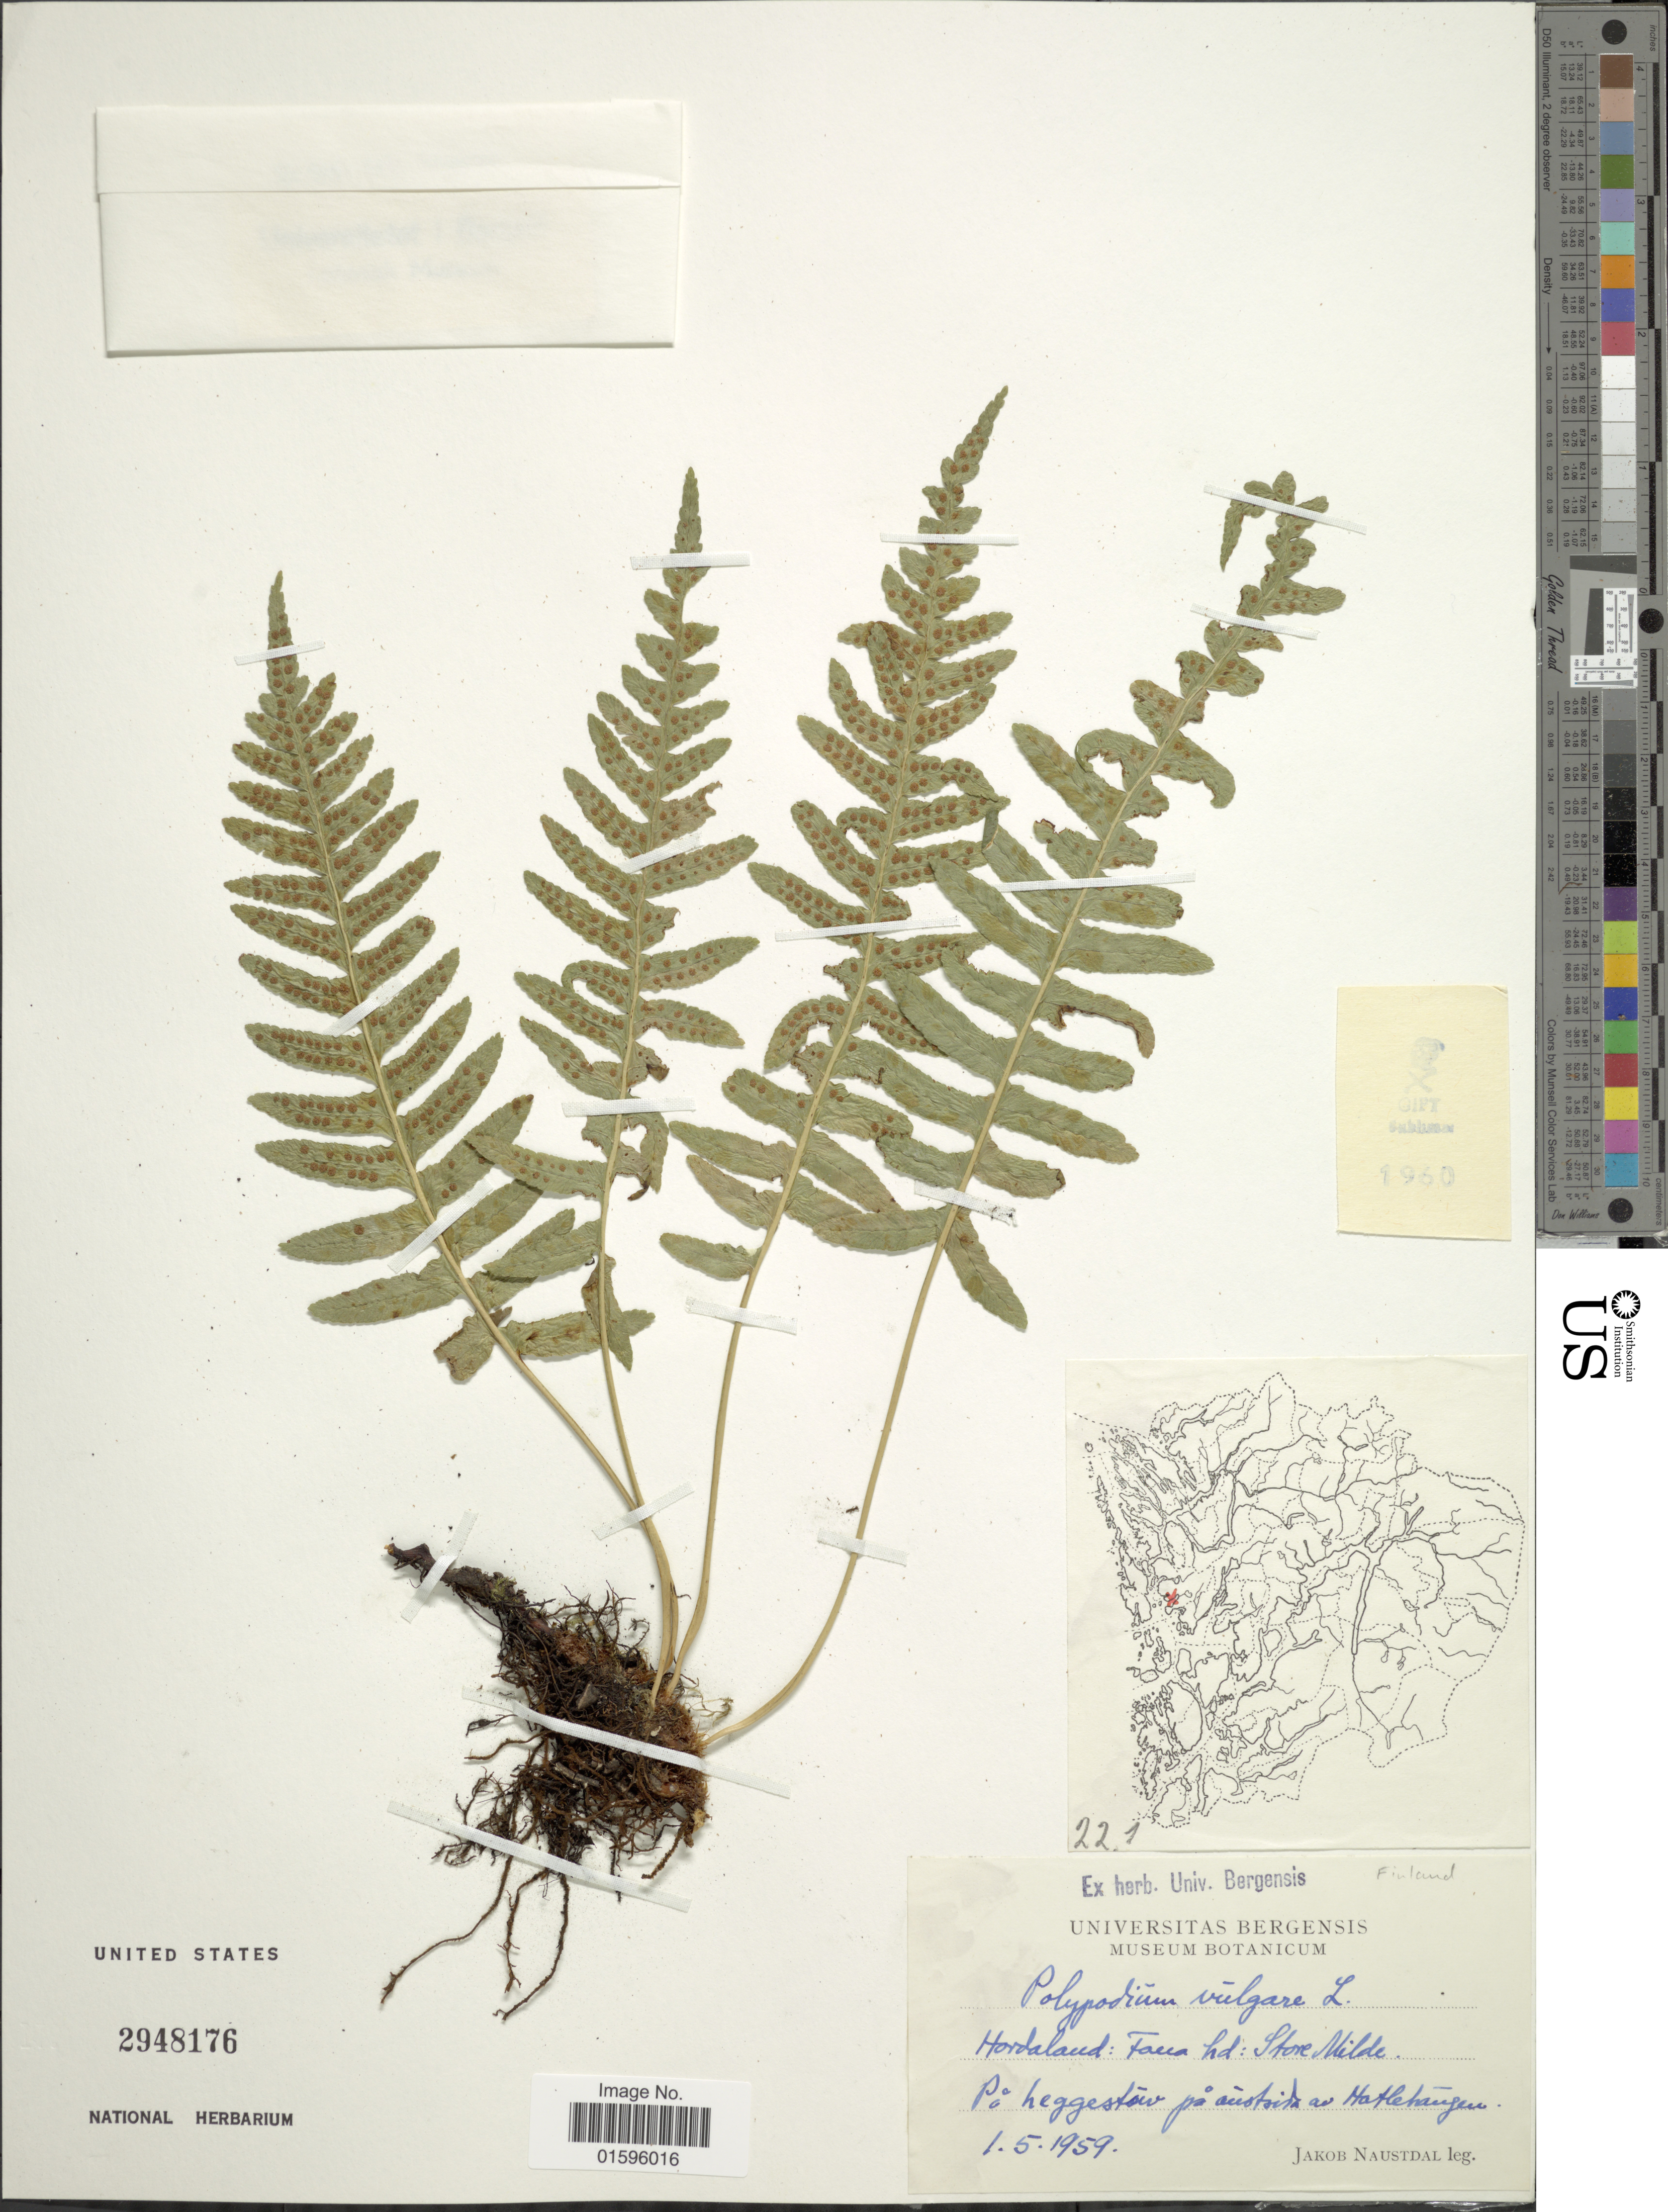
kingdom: Plantae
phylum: Tracheophyta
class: Polypodiopsida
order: Polypodiales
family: Polypodiaceae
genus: Polypodium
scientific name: Polypodium vulgare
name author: L.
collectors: J. Naustdal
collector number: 221*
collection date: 1959-05-01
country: Norway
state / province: Hordaland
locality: Hordaland: Fana hd: Store Milde pa heggestav på austsida av Hatlehaugen.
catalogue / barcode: US 2948176